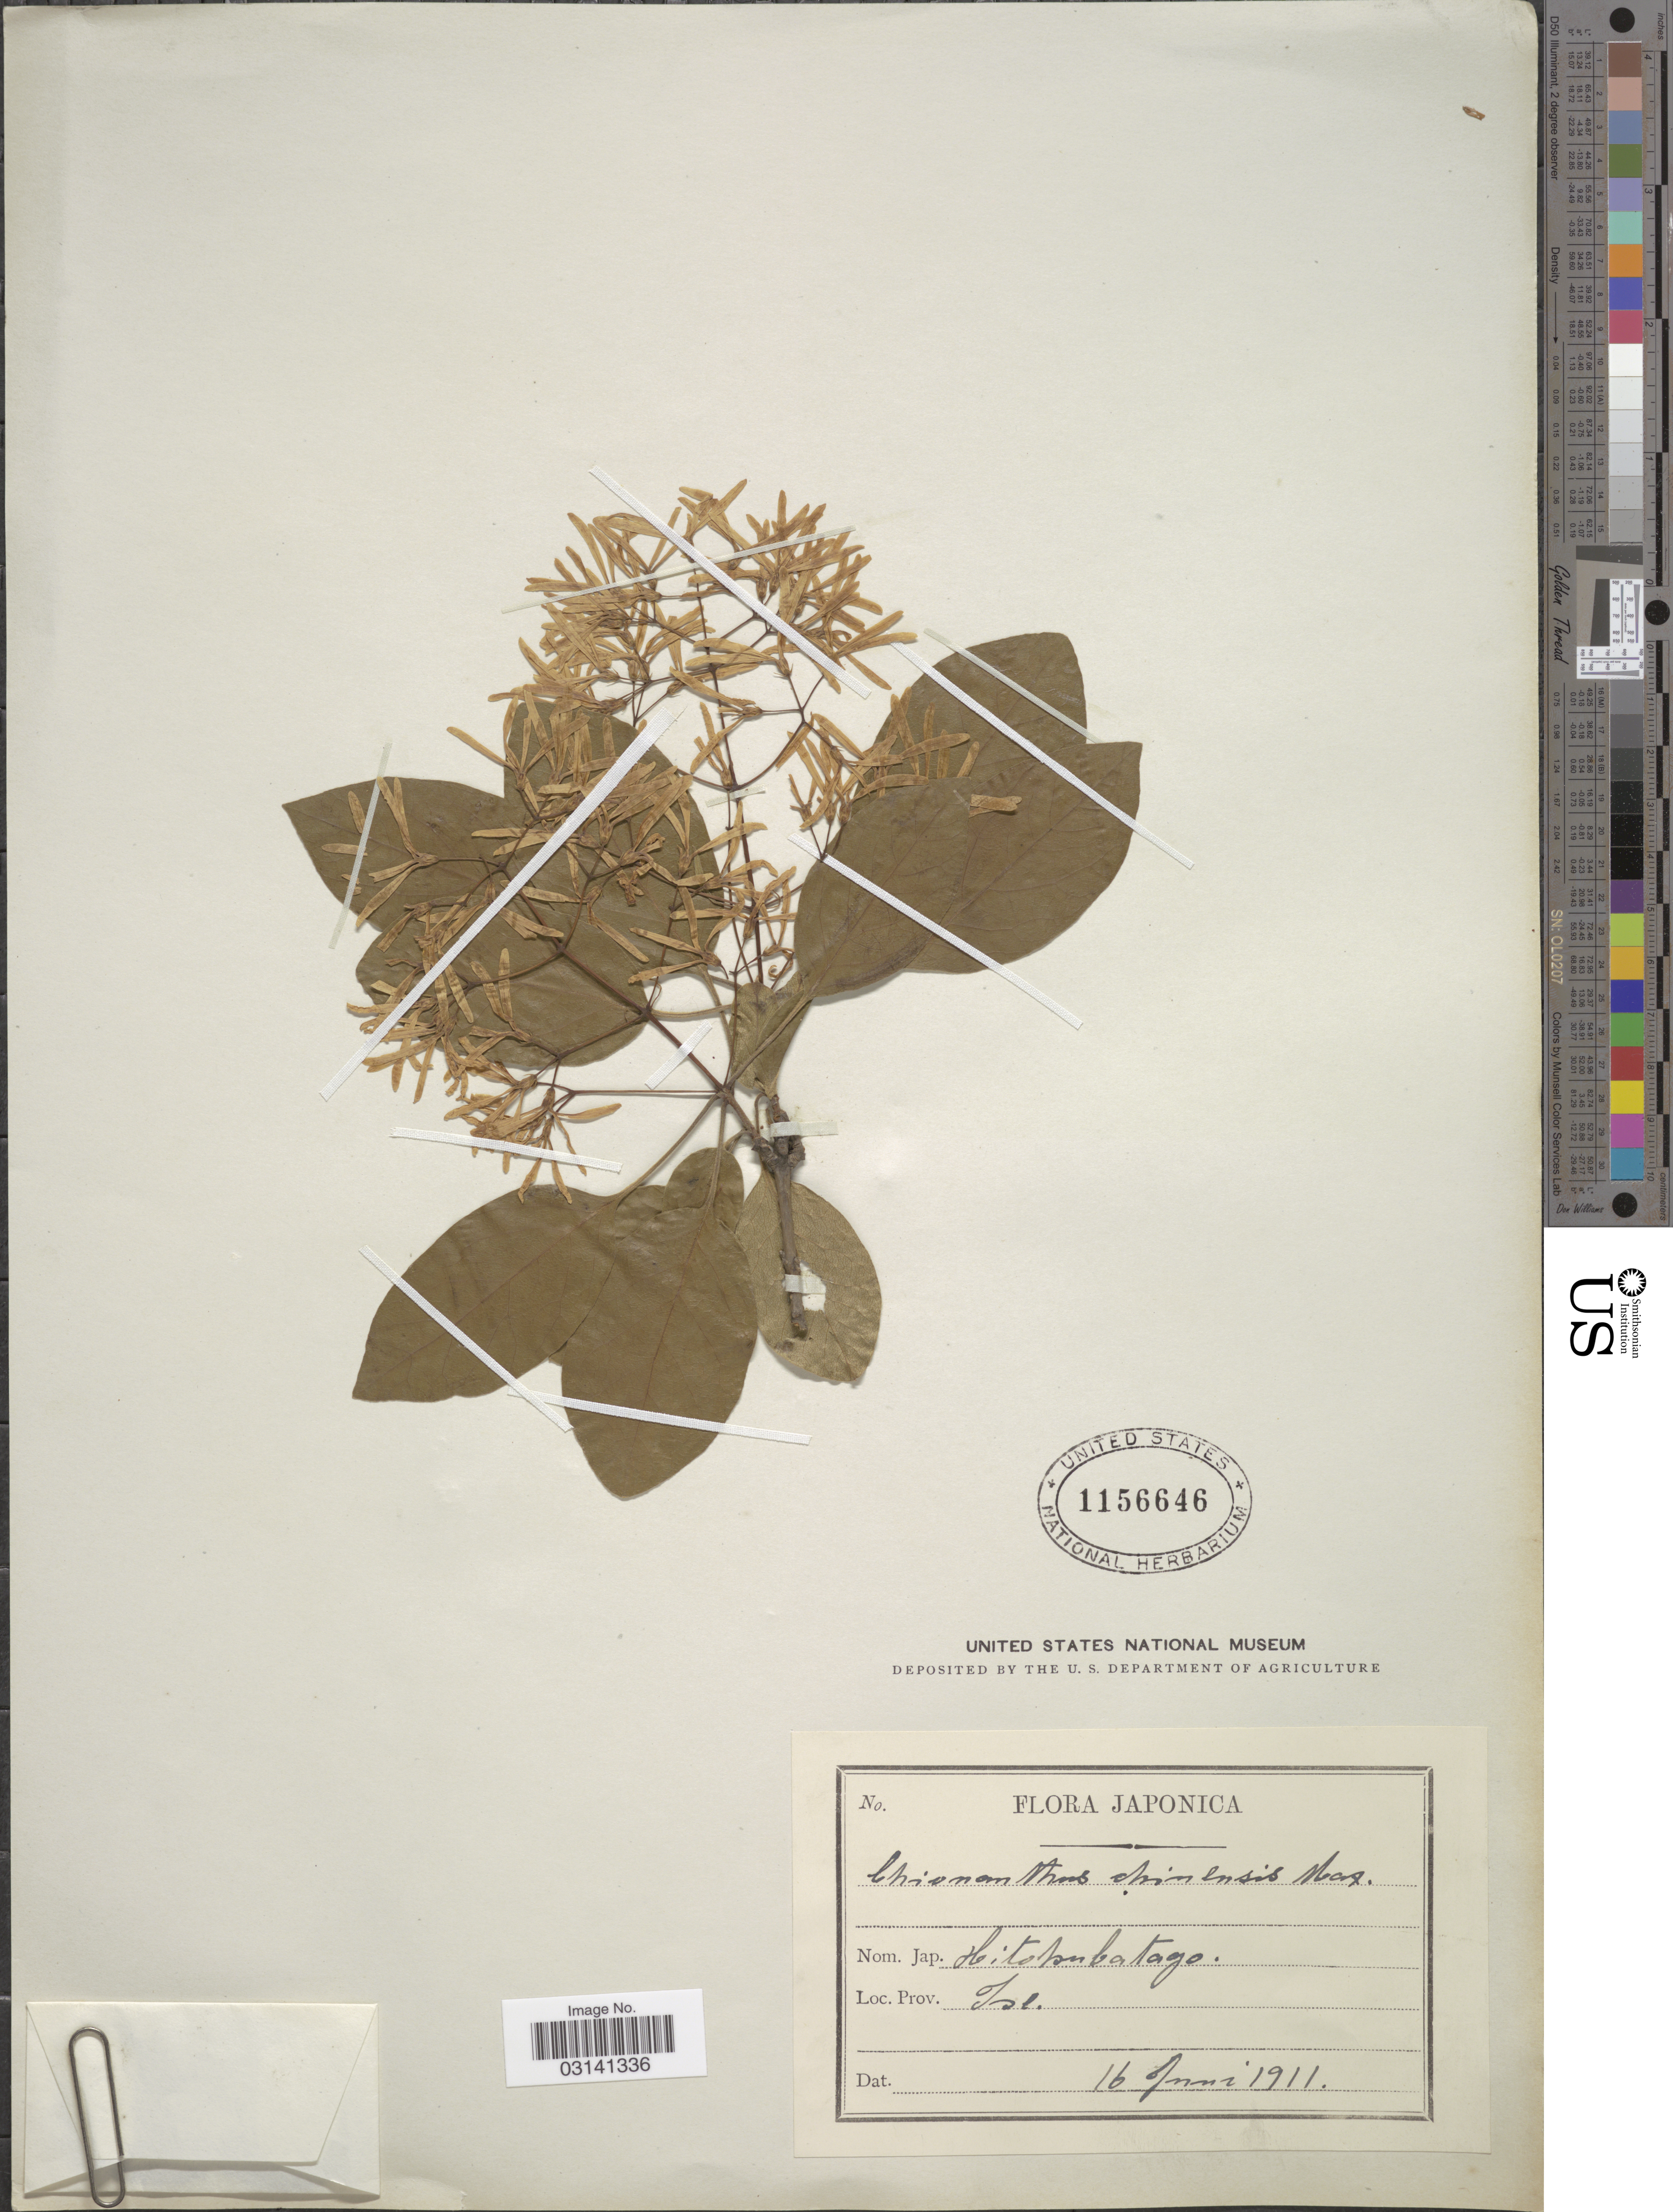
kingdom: Plantae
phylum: Tracheophyta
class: Magnoliopsida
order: Lamiales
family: Oleaceae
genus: Chionanthus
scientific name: Chionanthus chinensis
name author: Maxim.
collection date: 1911-06-16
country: Japan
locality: Japonica, Prov. Ise.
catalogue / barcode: US 1156646